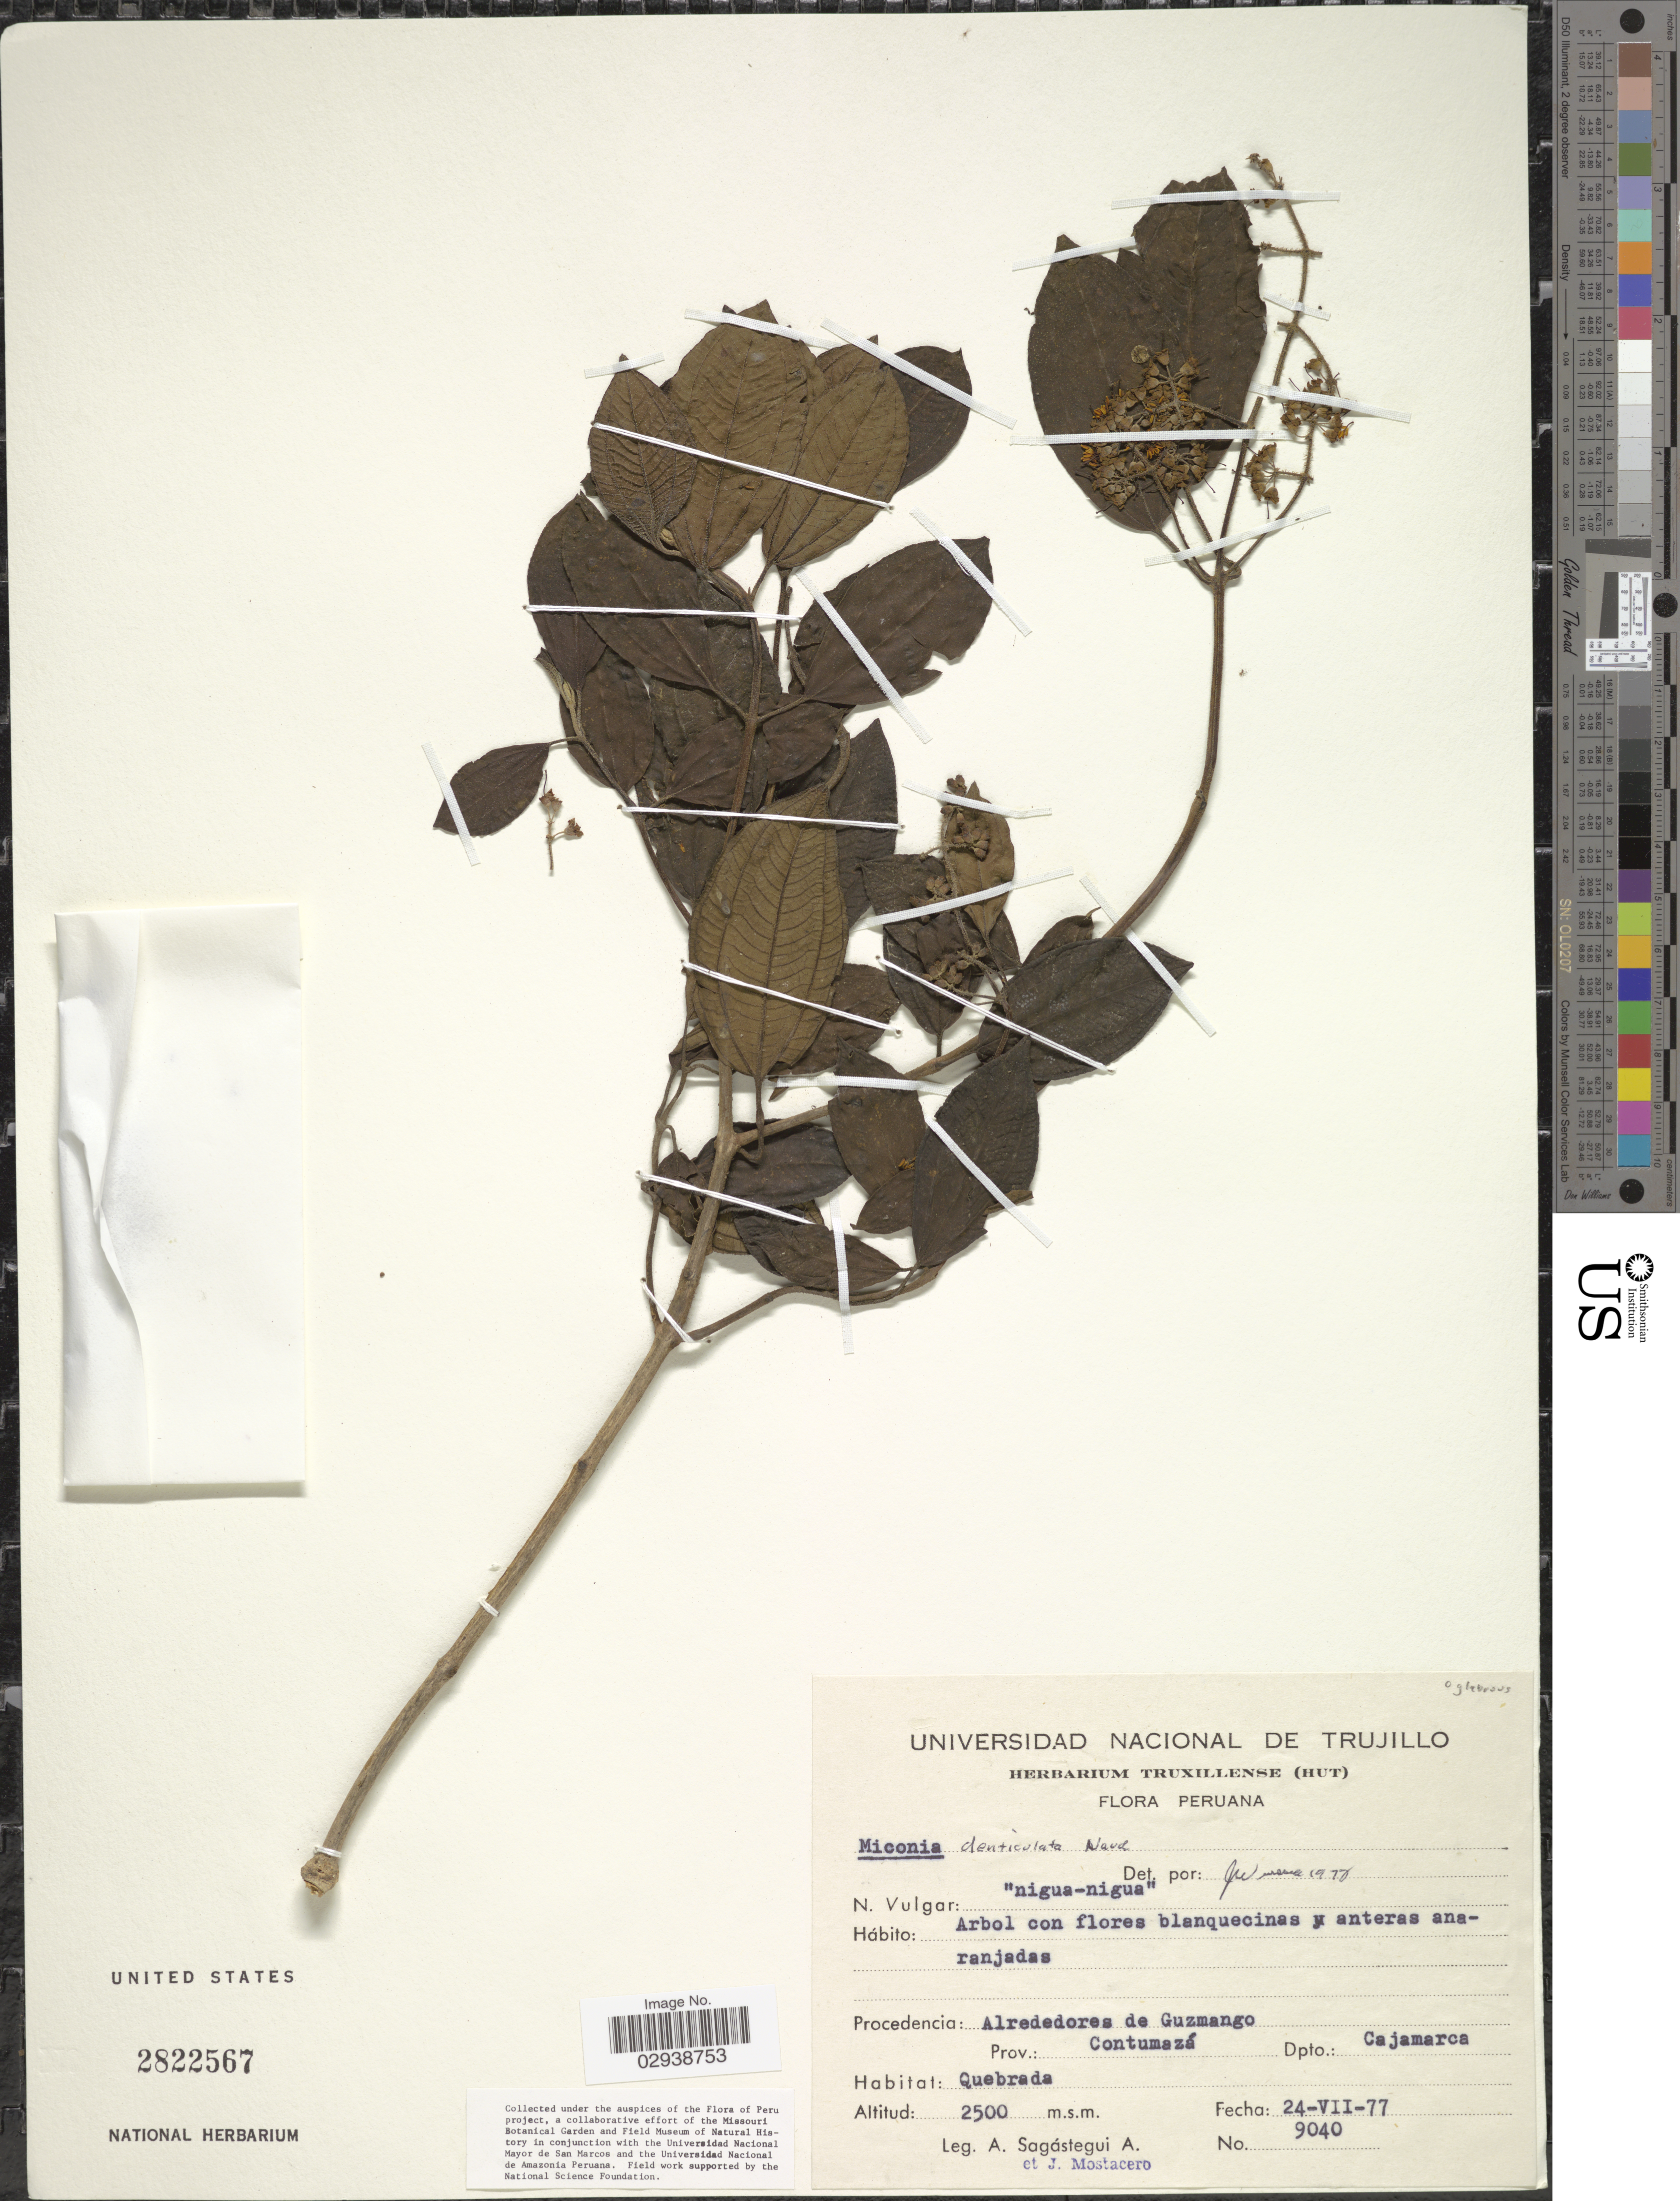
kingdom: Plantae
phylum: Tracheophyta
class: Magnoliopsida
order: Myrtales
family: Melastomataceae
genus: Miconia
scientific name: Miconia denticulata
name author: Naudin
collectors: A. Sagástegui A. & J. Mostacero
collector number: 9040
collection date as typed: Transcribed d/m/y: 24/7/77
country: Peru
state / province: Cajamarca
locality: Procedencia: Alrededores de Guzmango, Prov.: Contumazá, Dpto.: Cajamarca.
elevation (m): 2500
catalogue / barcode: US 2822567